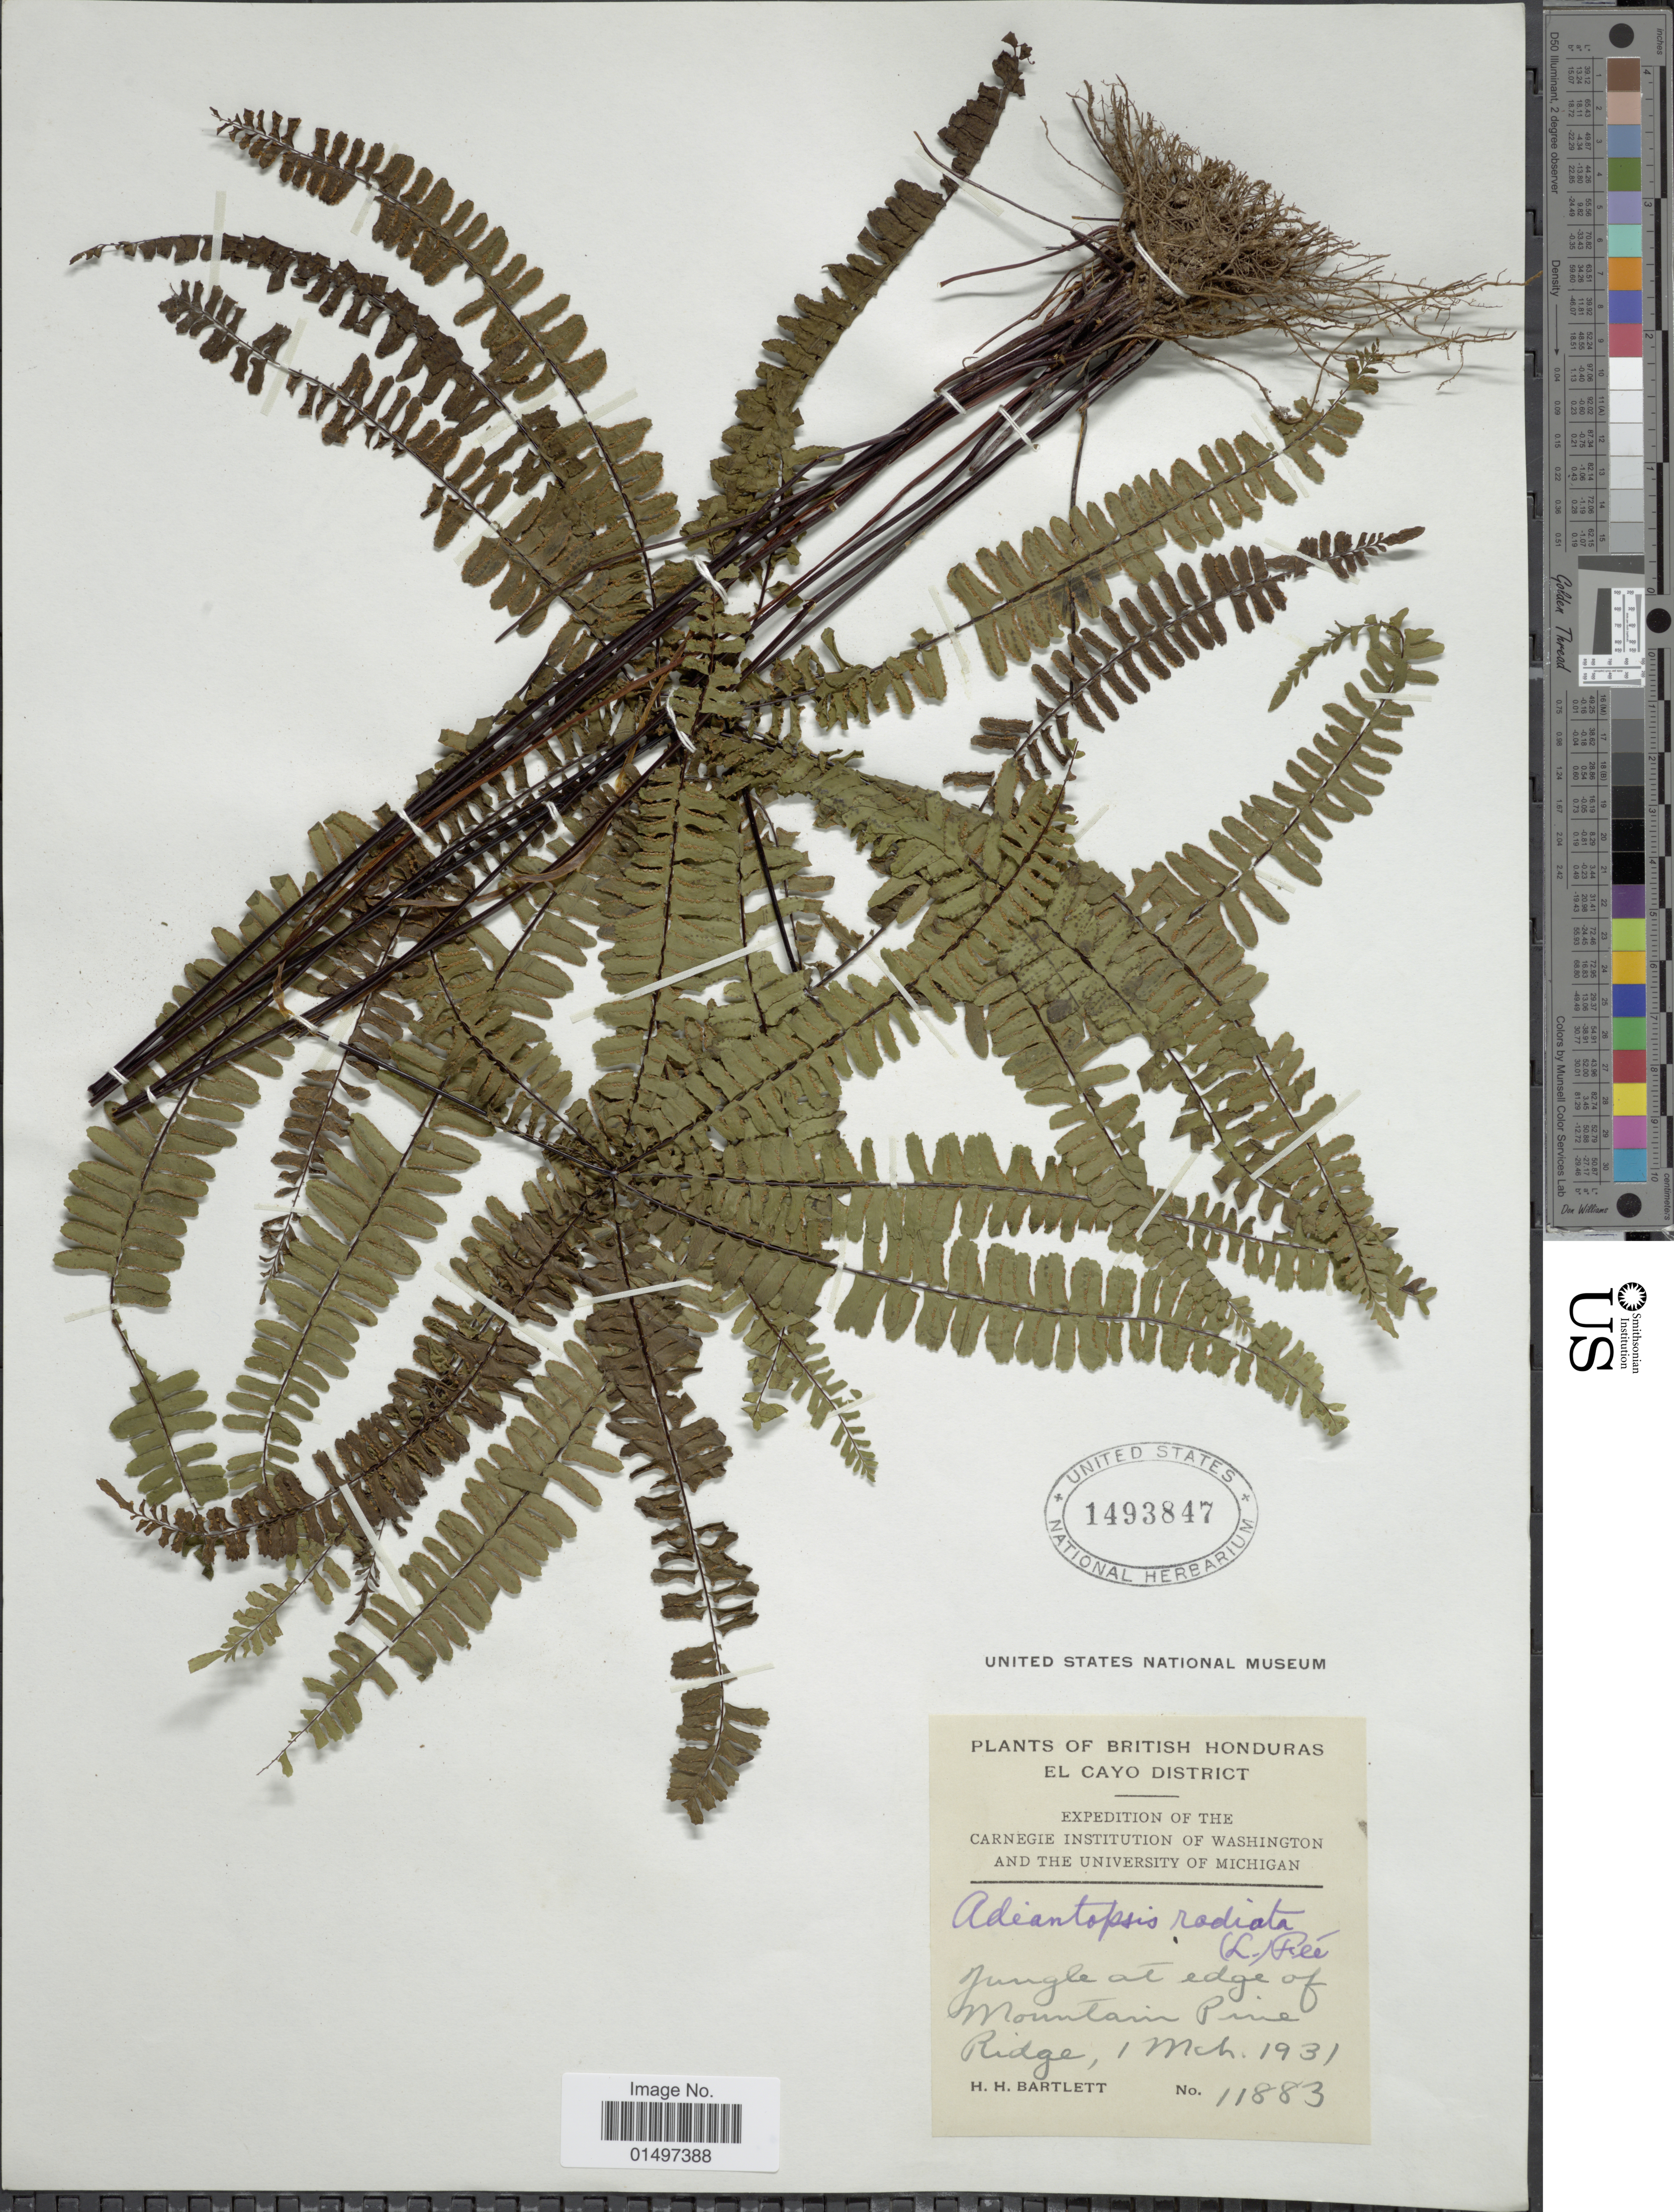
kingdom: Plantae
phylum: Tracheophyta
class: Polypodiopsida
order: Polypodiales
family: Pteridaceae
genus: Adiantopsis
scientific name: Adiantopsis radiata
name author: (L.) Fée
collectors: H. H. Bartlett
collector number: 11883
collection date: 1931-03-01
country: Belize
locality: British Honduras. El Cayo District. Jungle at edge of Mountain Pine Ridge.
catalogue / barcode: US 1493847